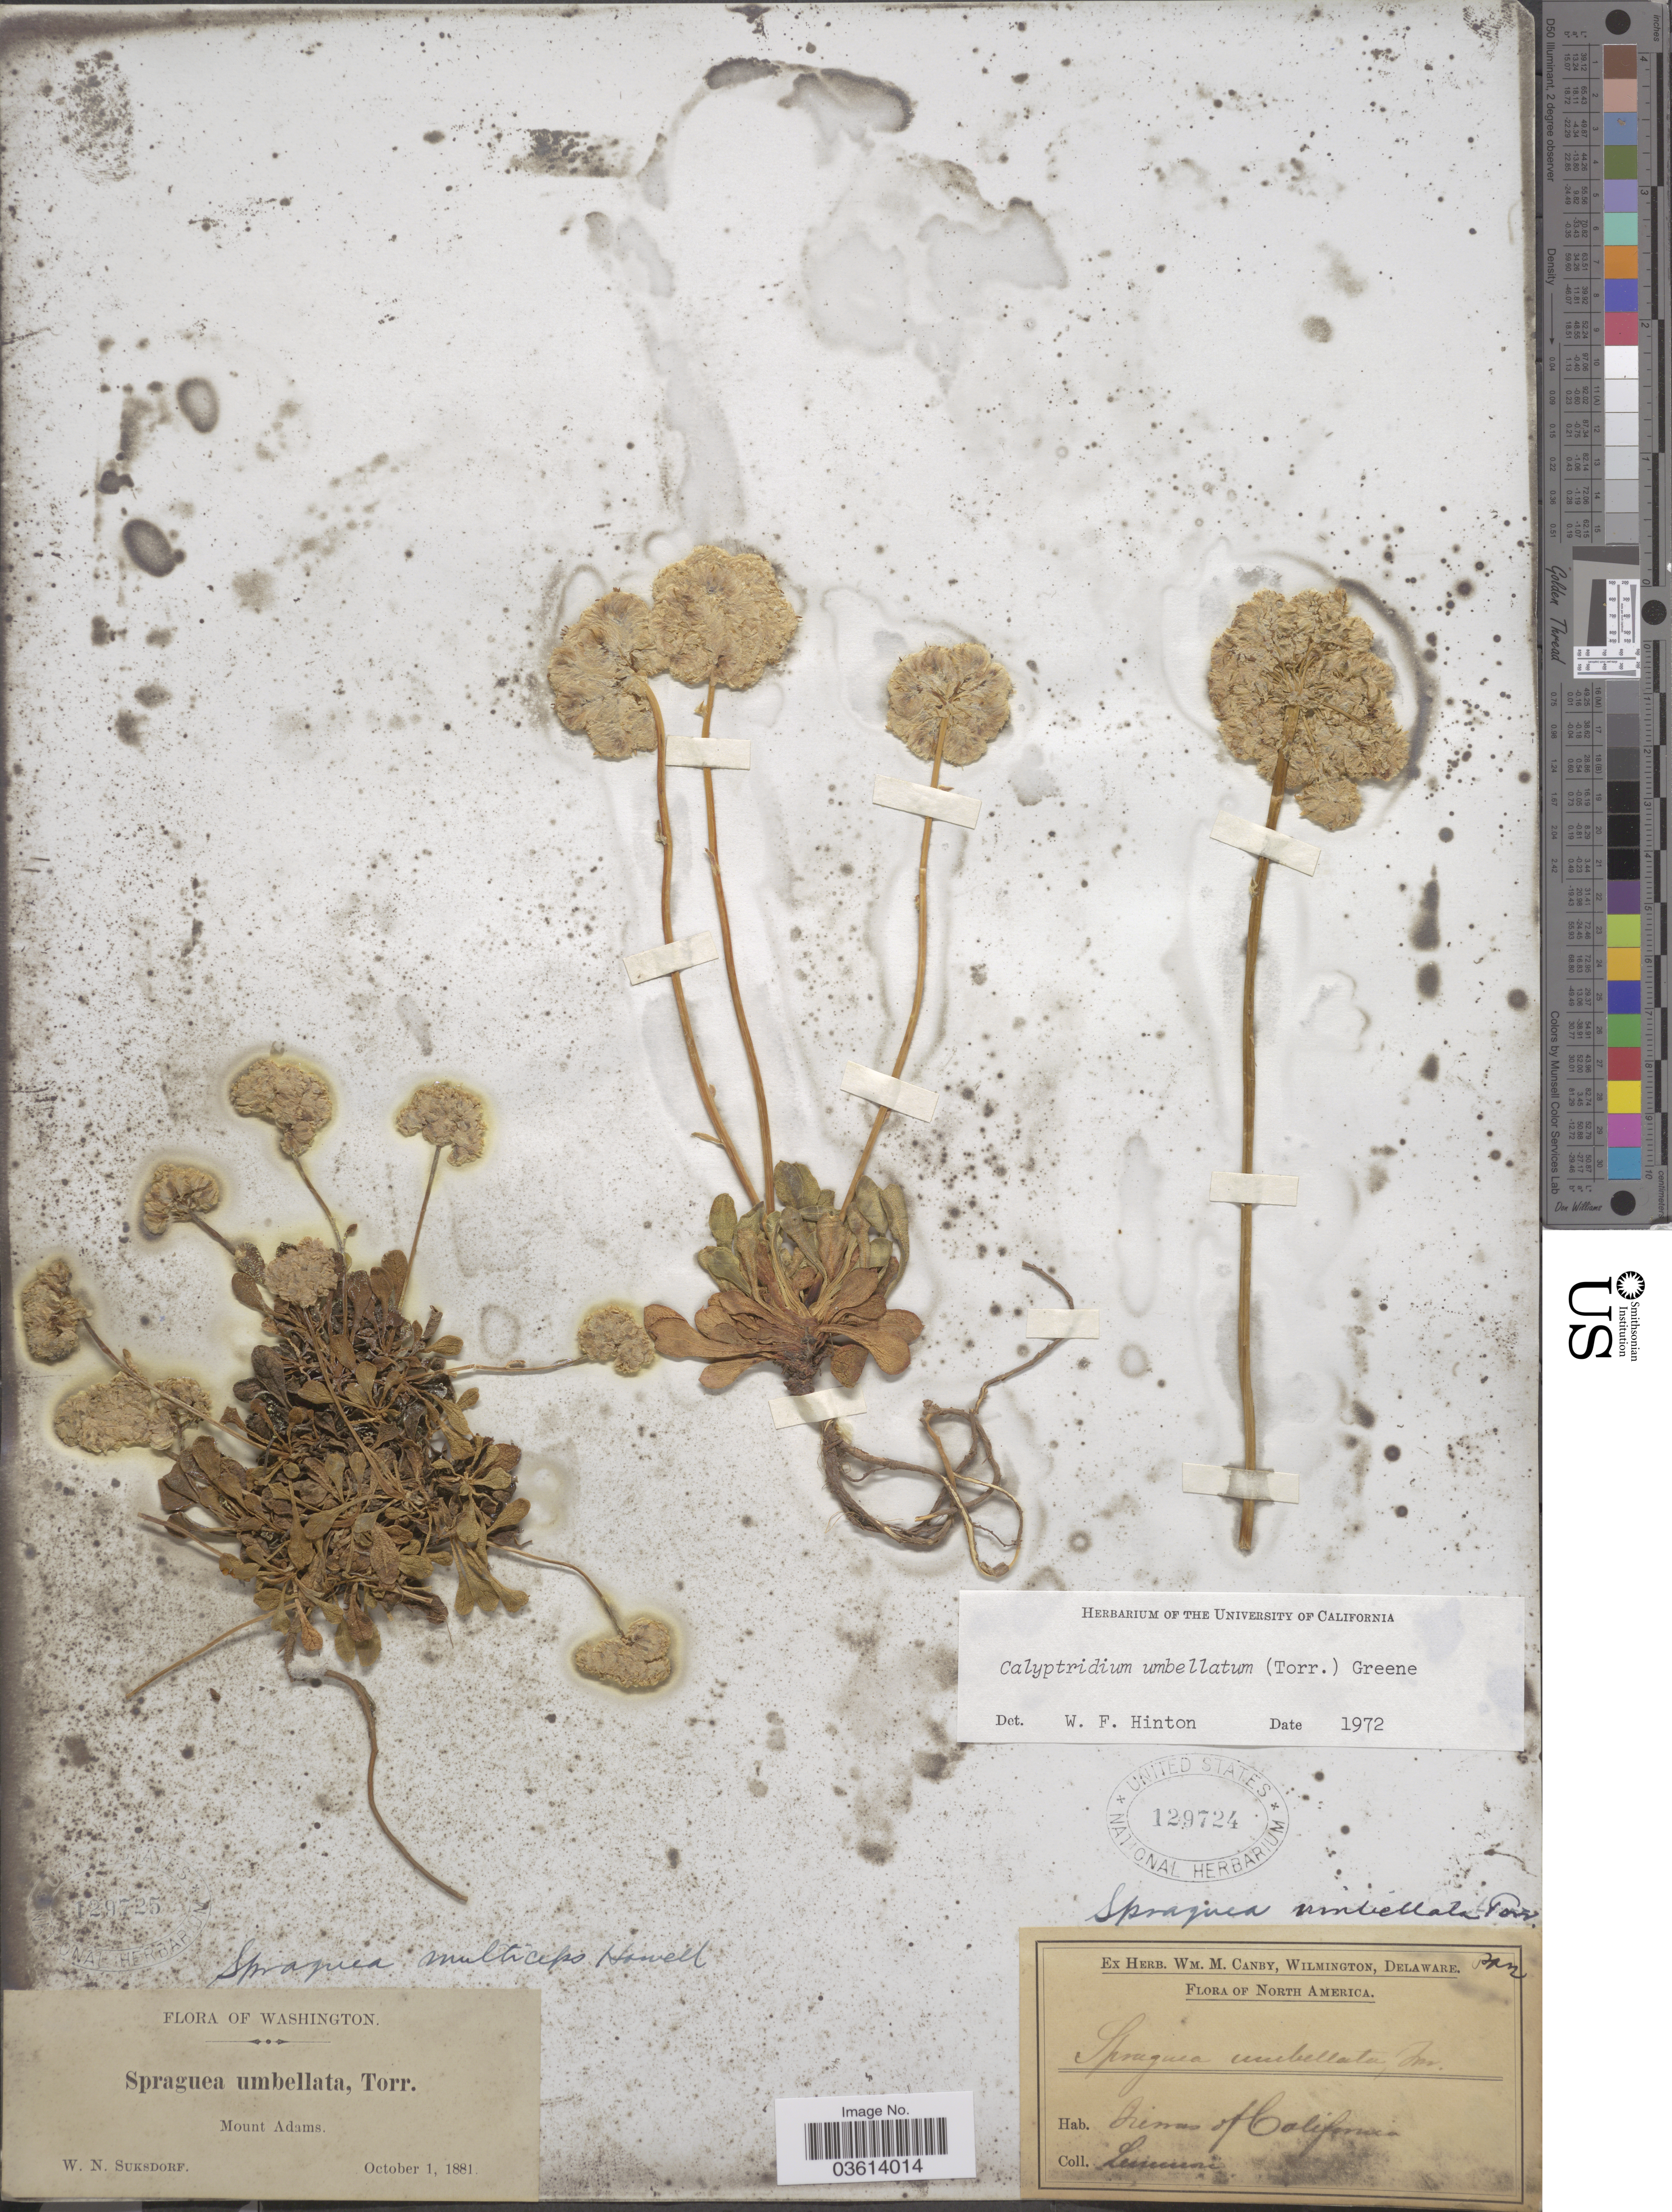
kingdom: Plantae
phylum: Tracheophyta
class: Magnoliopsida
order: Caryophyllales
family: Montiaceae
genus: Calyptridium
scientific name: Calyptridium umbellatum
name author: (Torr.) Greene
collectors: -- Lemmon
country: United States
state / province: California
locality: Sierras of California.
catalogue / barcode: US 129724-2